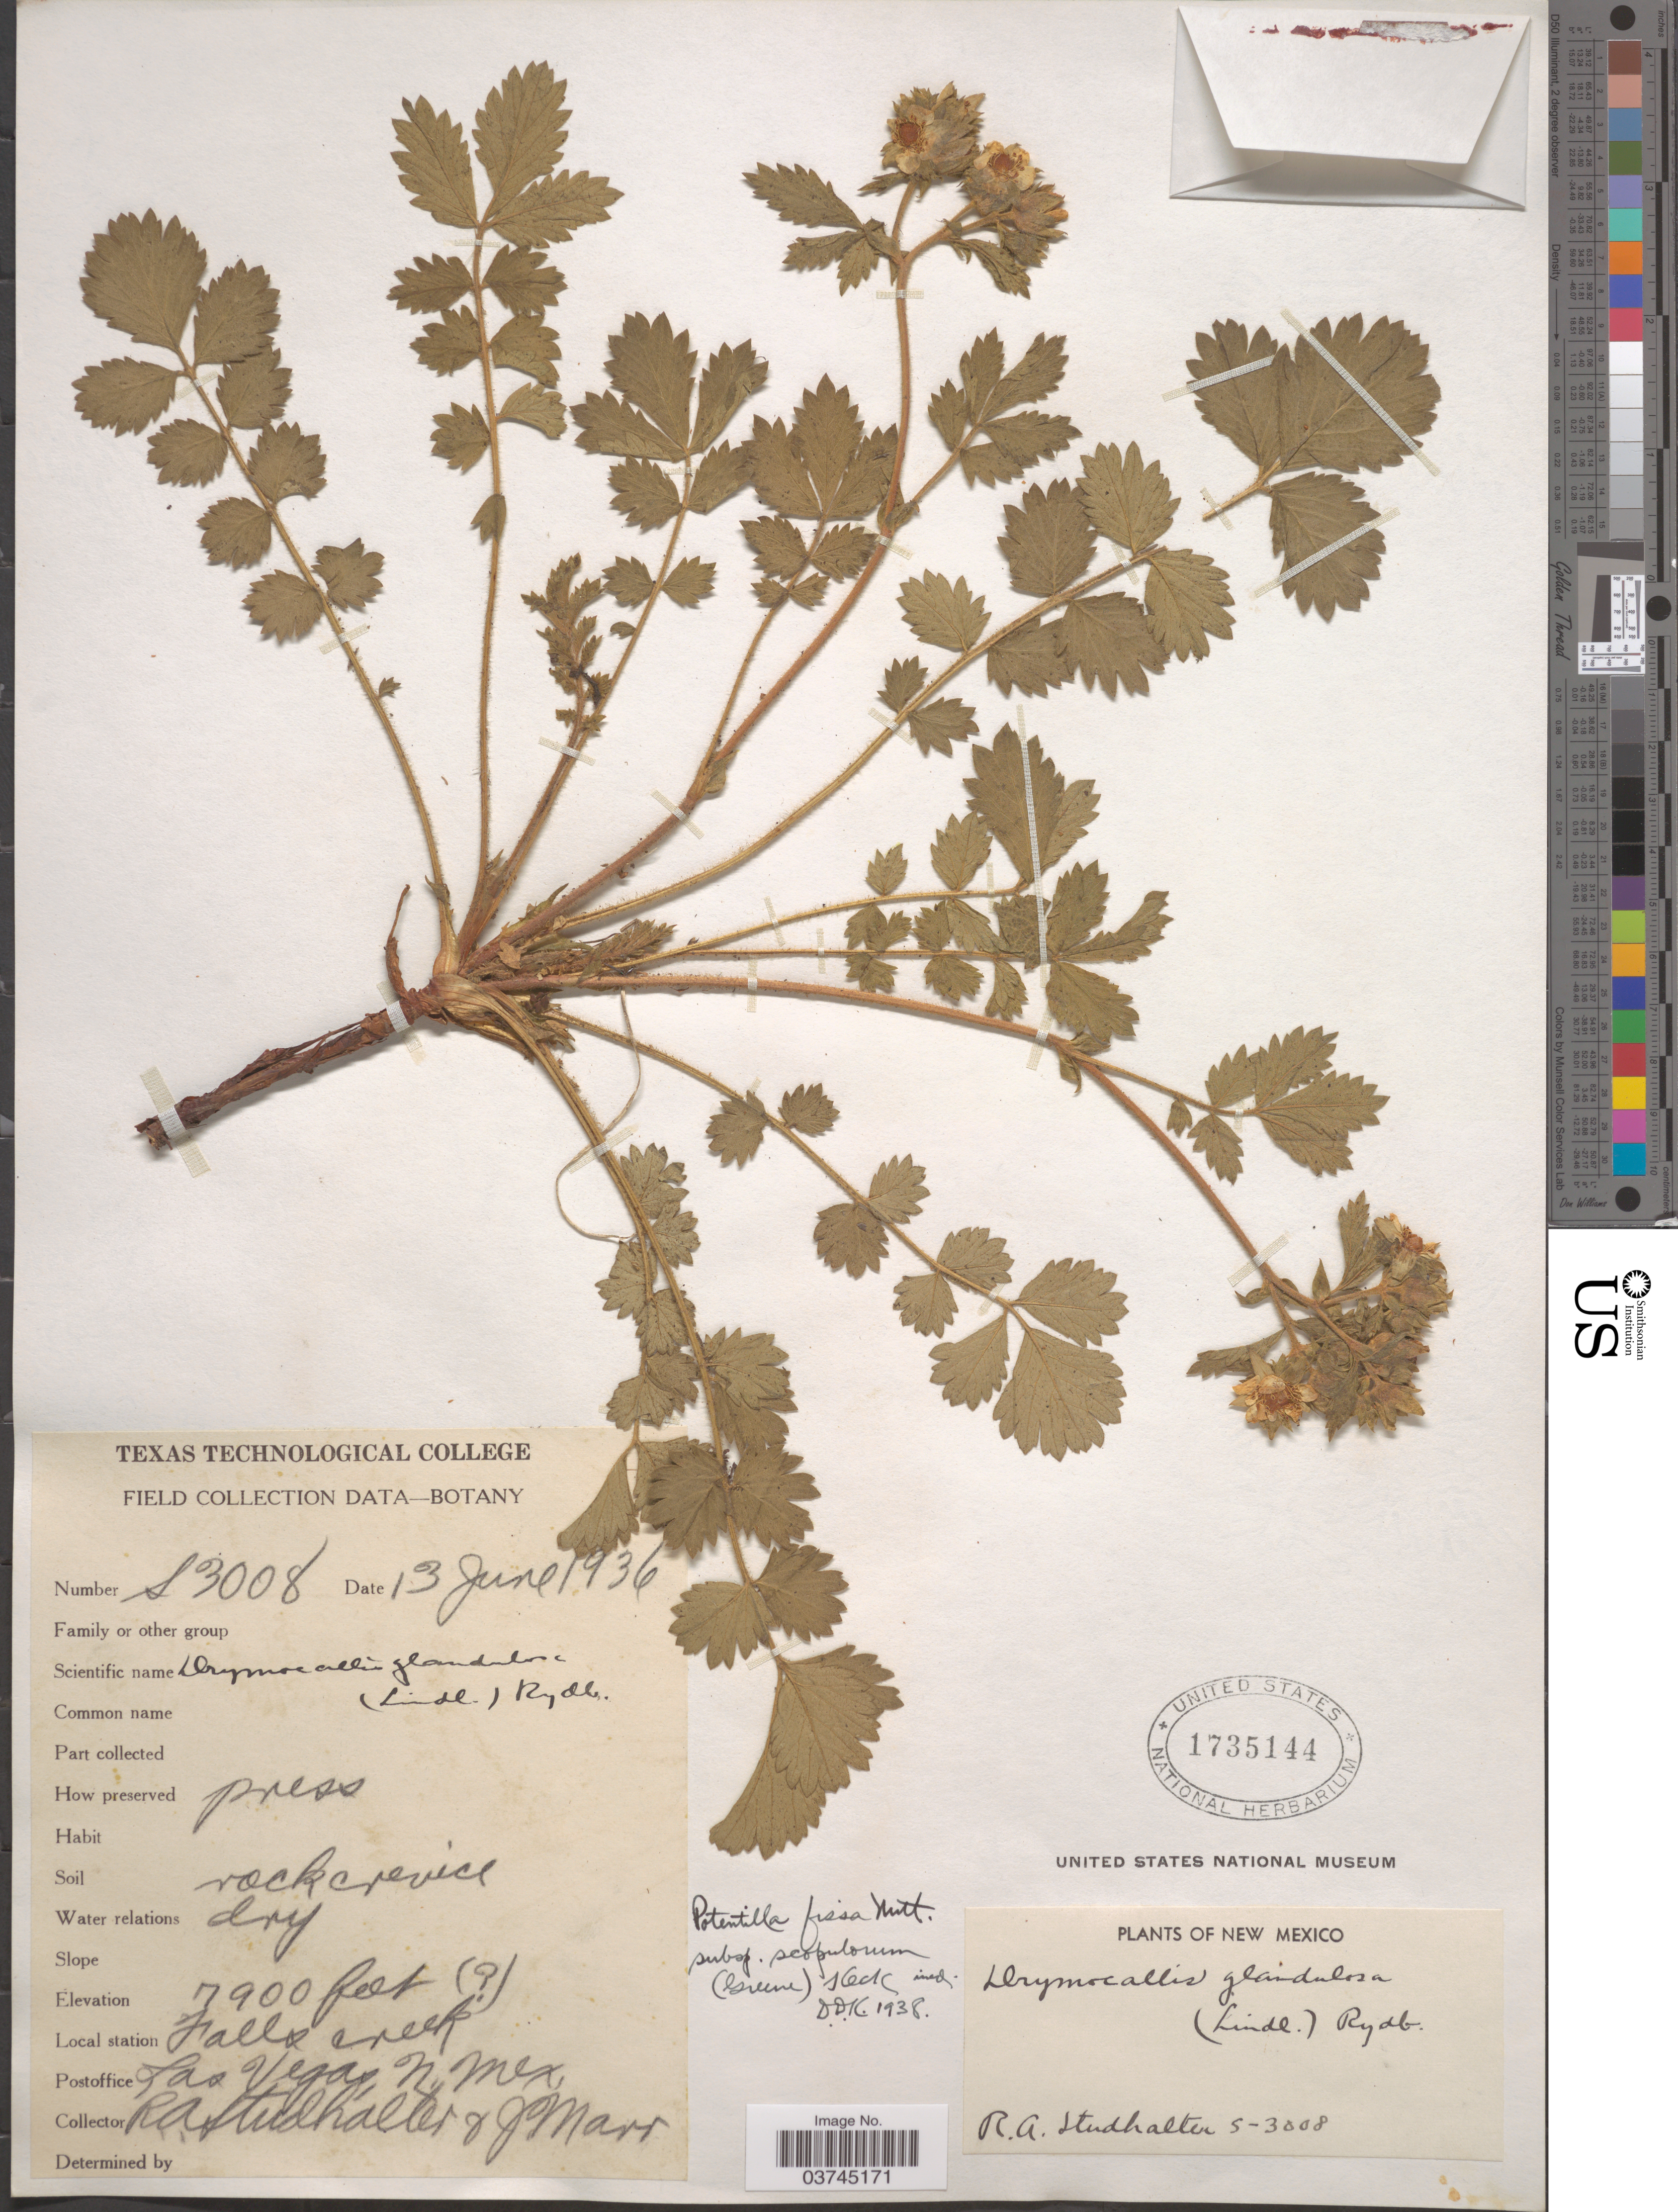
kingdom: Plantae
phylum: Tracheophyta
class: Magnoliopsida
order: Rosales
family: Rosaceae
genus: Drymocallis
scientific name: Drymocallis fissa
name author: (Nutt.) Rydb.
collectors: R. Studhalter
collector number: S-3008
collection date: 1936-06-13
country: United States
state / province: New Mexico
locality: Falls creek. Las Vegas.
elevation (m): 2408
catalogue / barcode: US 1735144